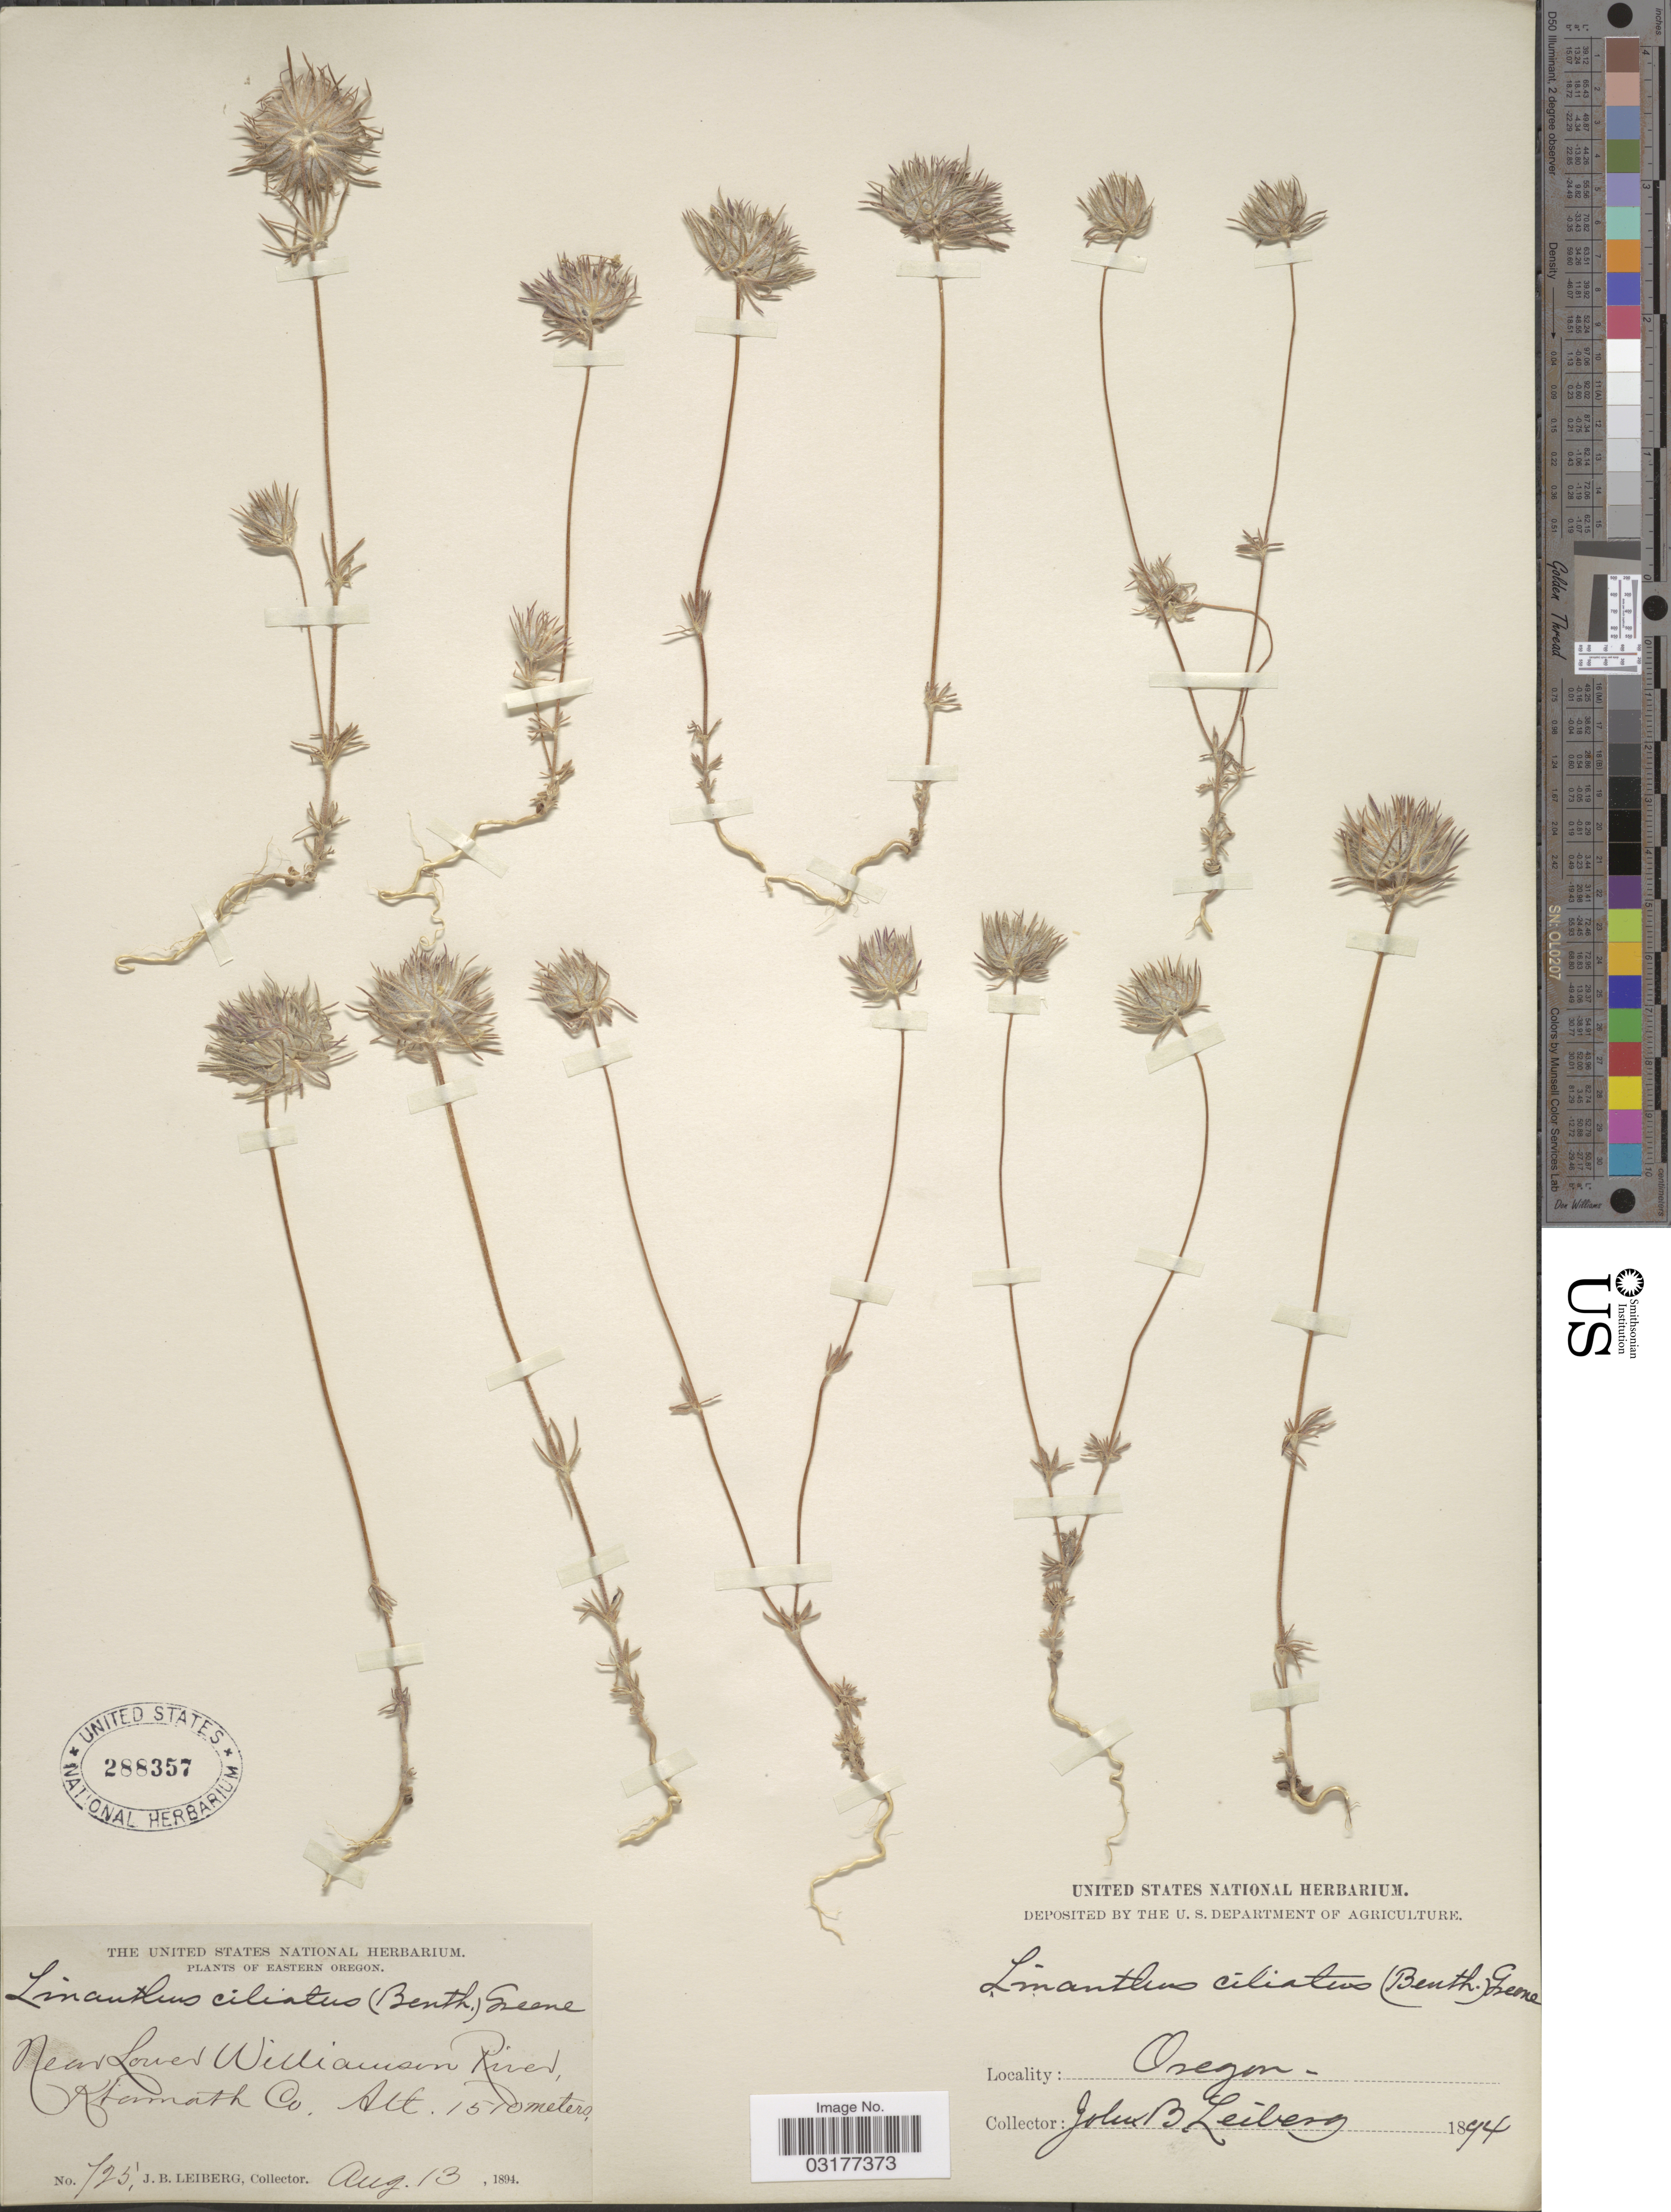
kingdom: Plantae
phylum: Tracheophyta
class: Magnoliopsida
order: Ericales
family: Polemoniaceae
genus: Leptosiphon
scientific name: Leptosiphon ciliatus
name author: (Benth.) Jeps.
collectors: J. B. Leiberg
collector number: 725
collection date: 1894-08-13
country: United States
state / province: Oregon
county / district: Klamath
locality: Eastern Oregon. Near Lower Williamson River, Klamath Co.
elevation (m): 1510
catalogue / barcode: US 288357